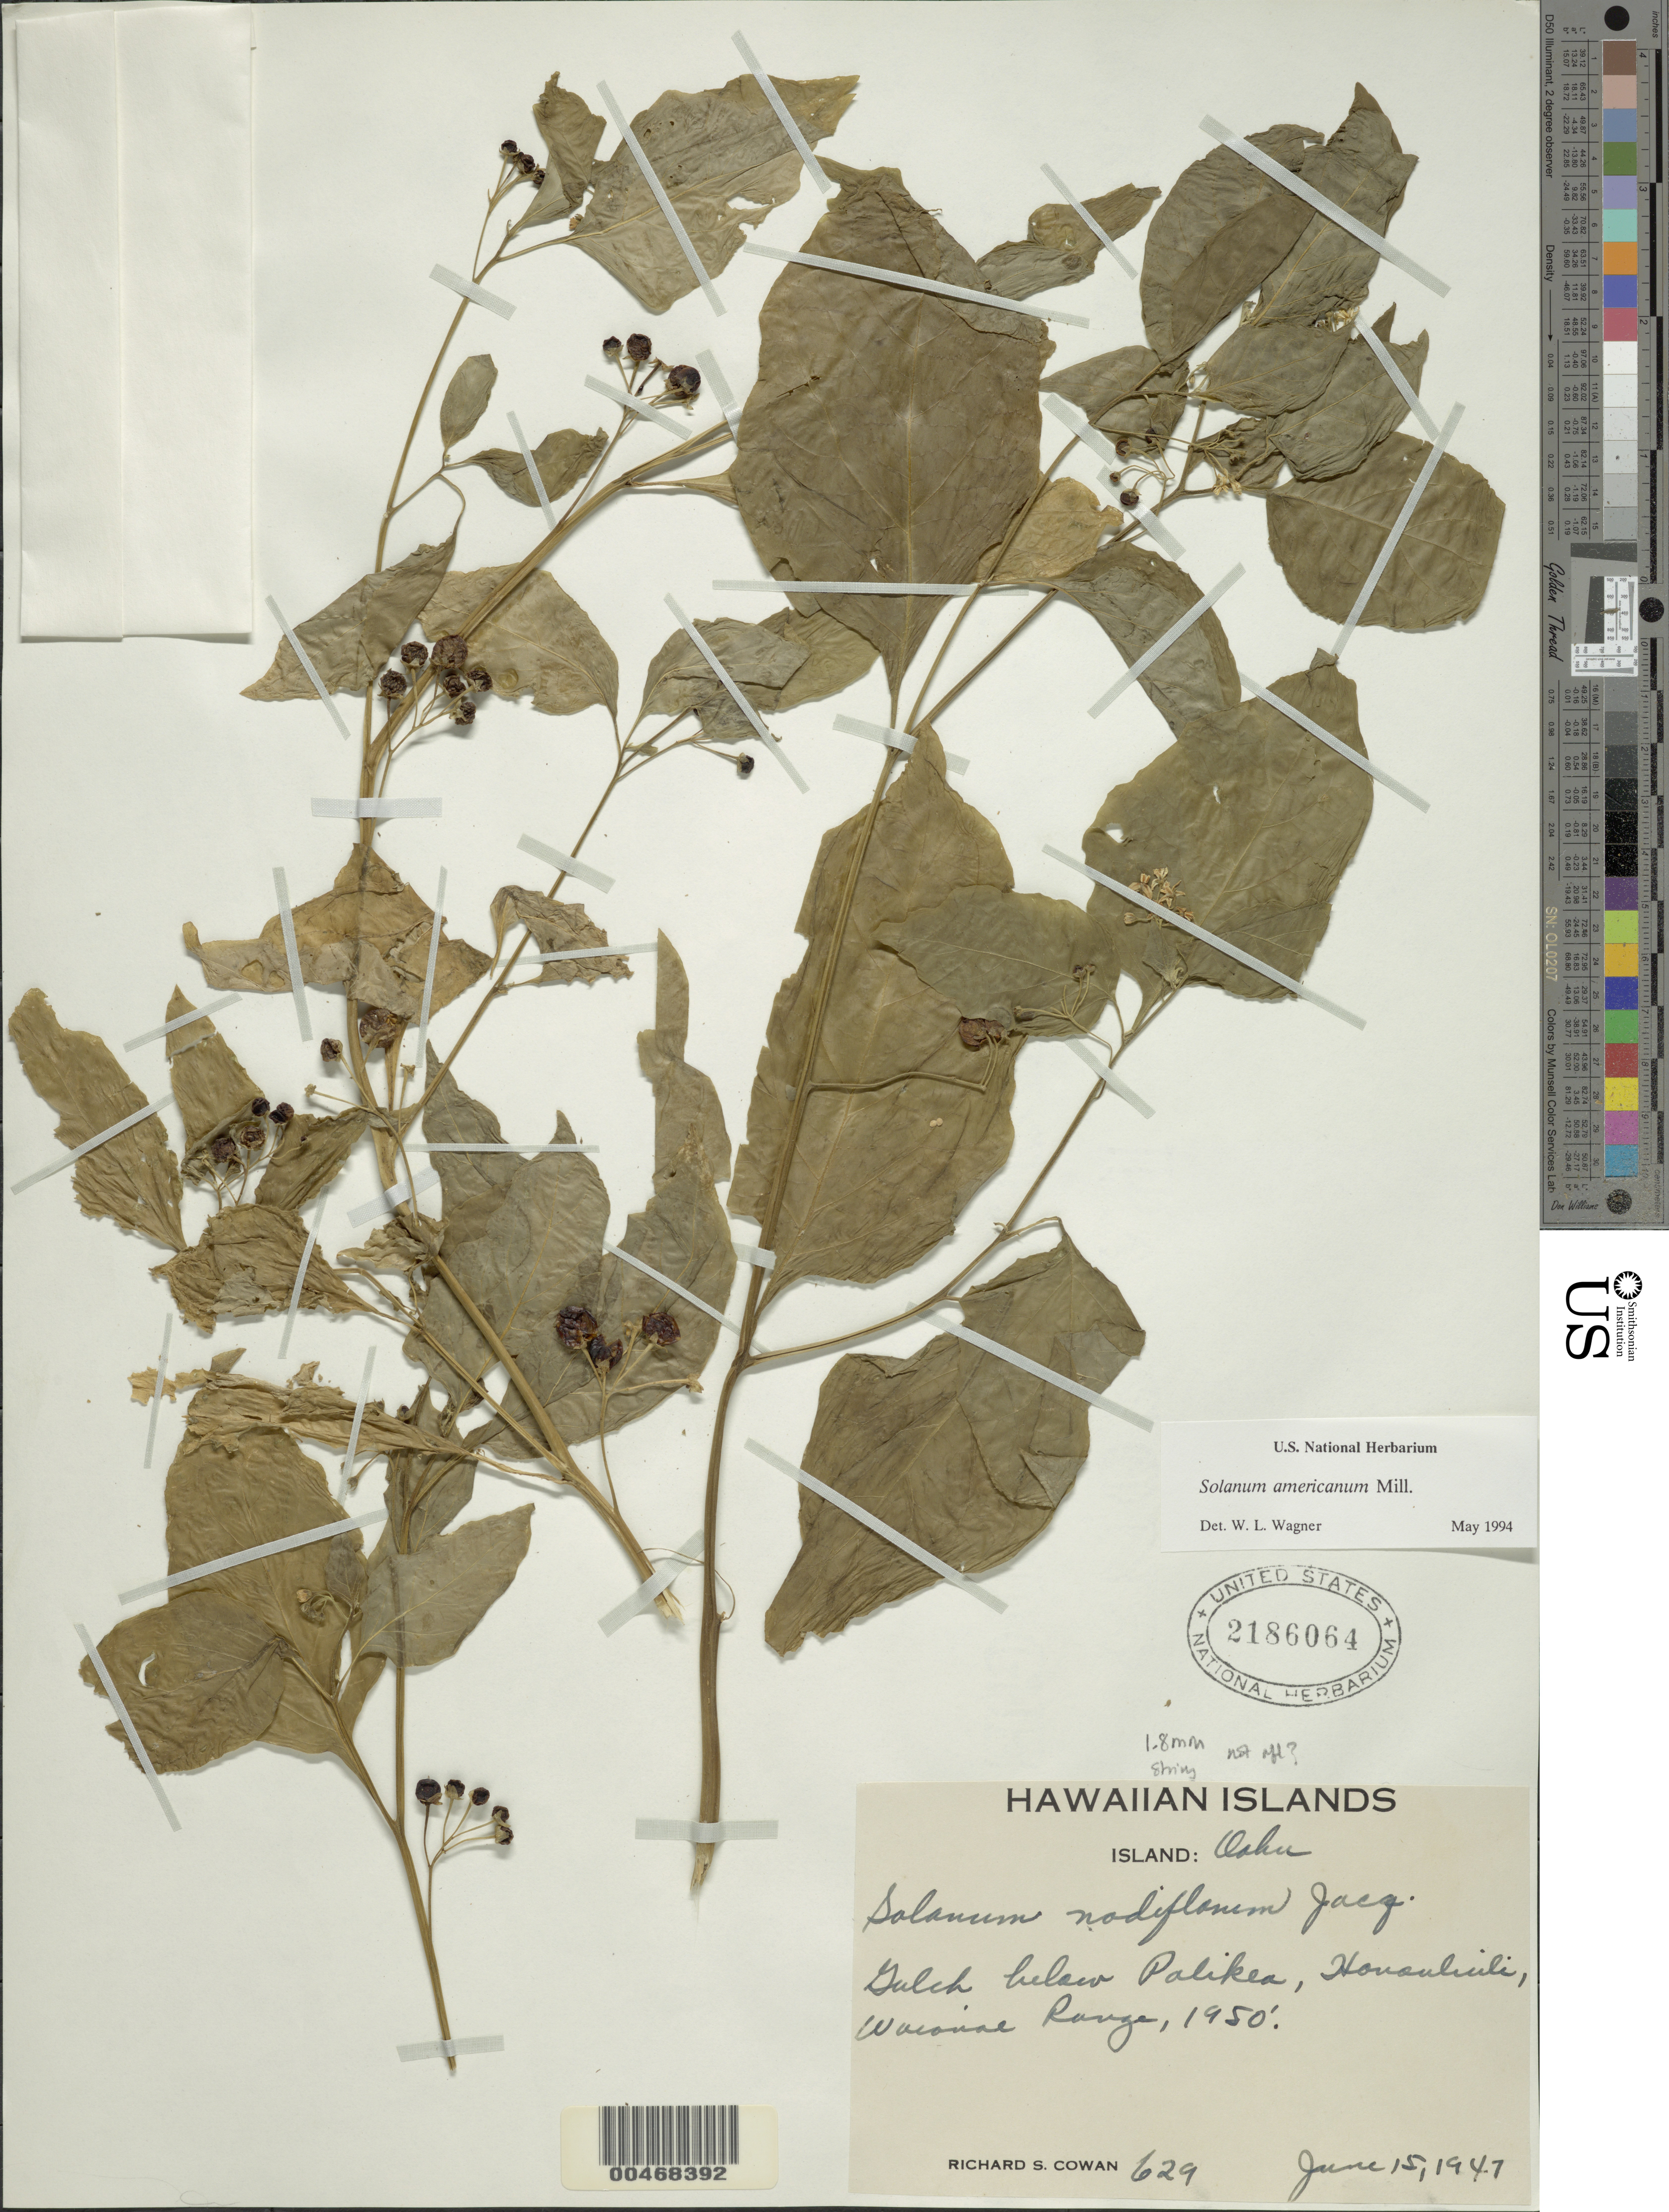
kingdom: Plantae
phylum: Tracheophyta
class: Magnoliopsida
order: Solanales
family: Solanaceae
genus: Solanum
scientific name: Solanum americanum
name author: Mill.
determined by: Wagner, W. L., (BOT), Smithsonian Institution - National Museum of Natural History (UNITED STATES)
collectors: R. S. Cowan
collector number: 629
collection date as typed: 15 Jun 1947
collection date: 1947-06-15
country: United States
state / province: Hawaii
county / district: Honolulu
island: Oahu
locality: Gulch below Palikea, Honouliuli, Waianae Range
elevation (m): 594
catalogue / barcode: US 2186064